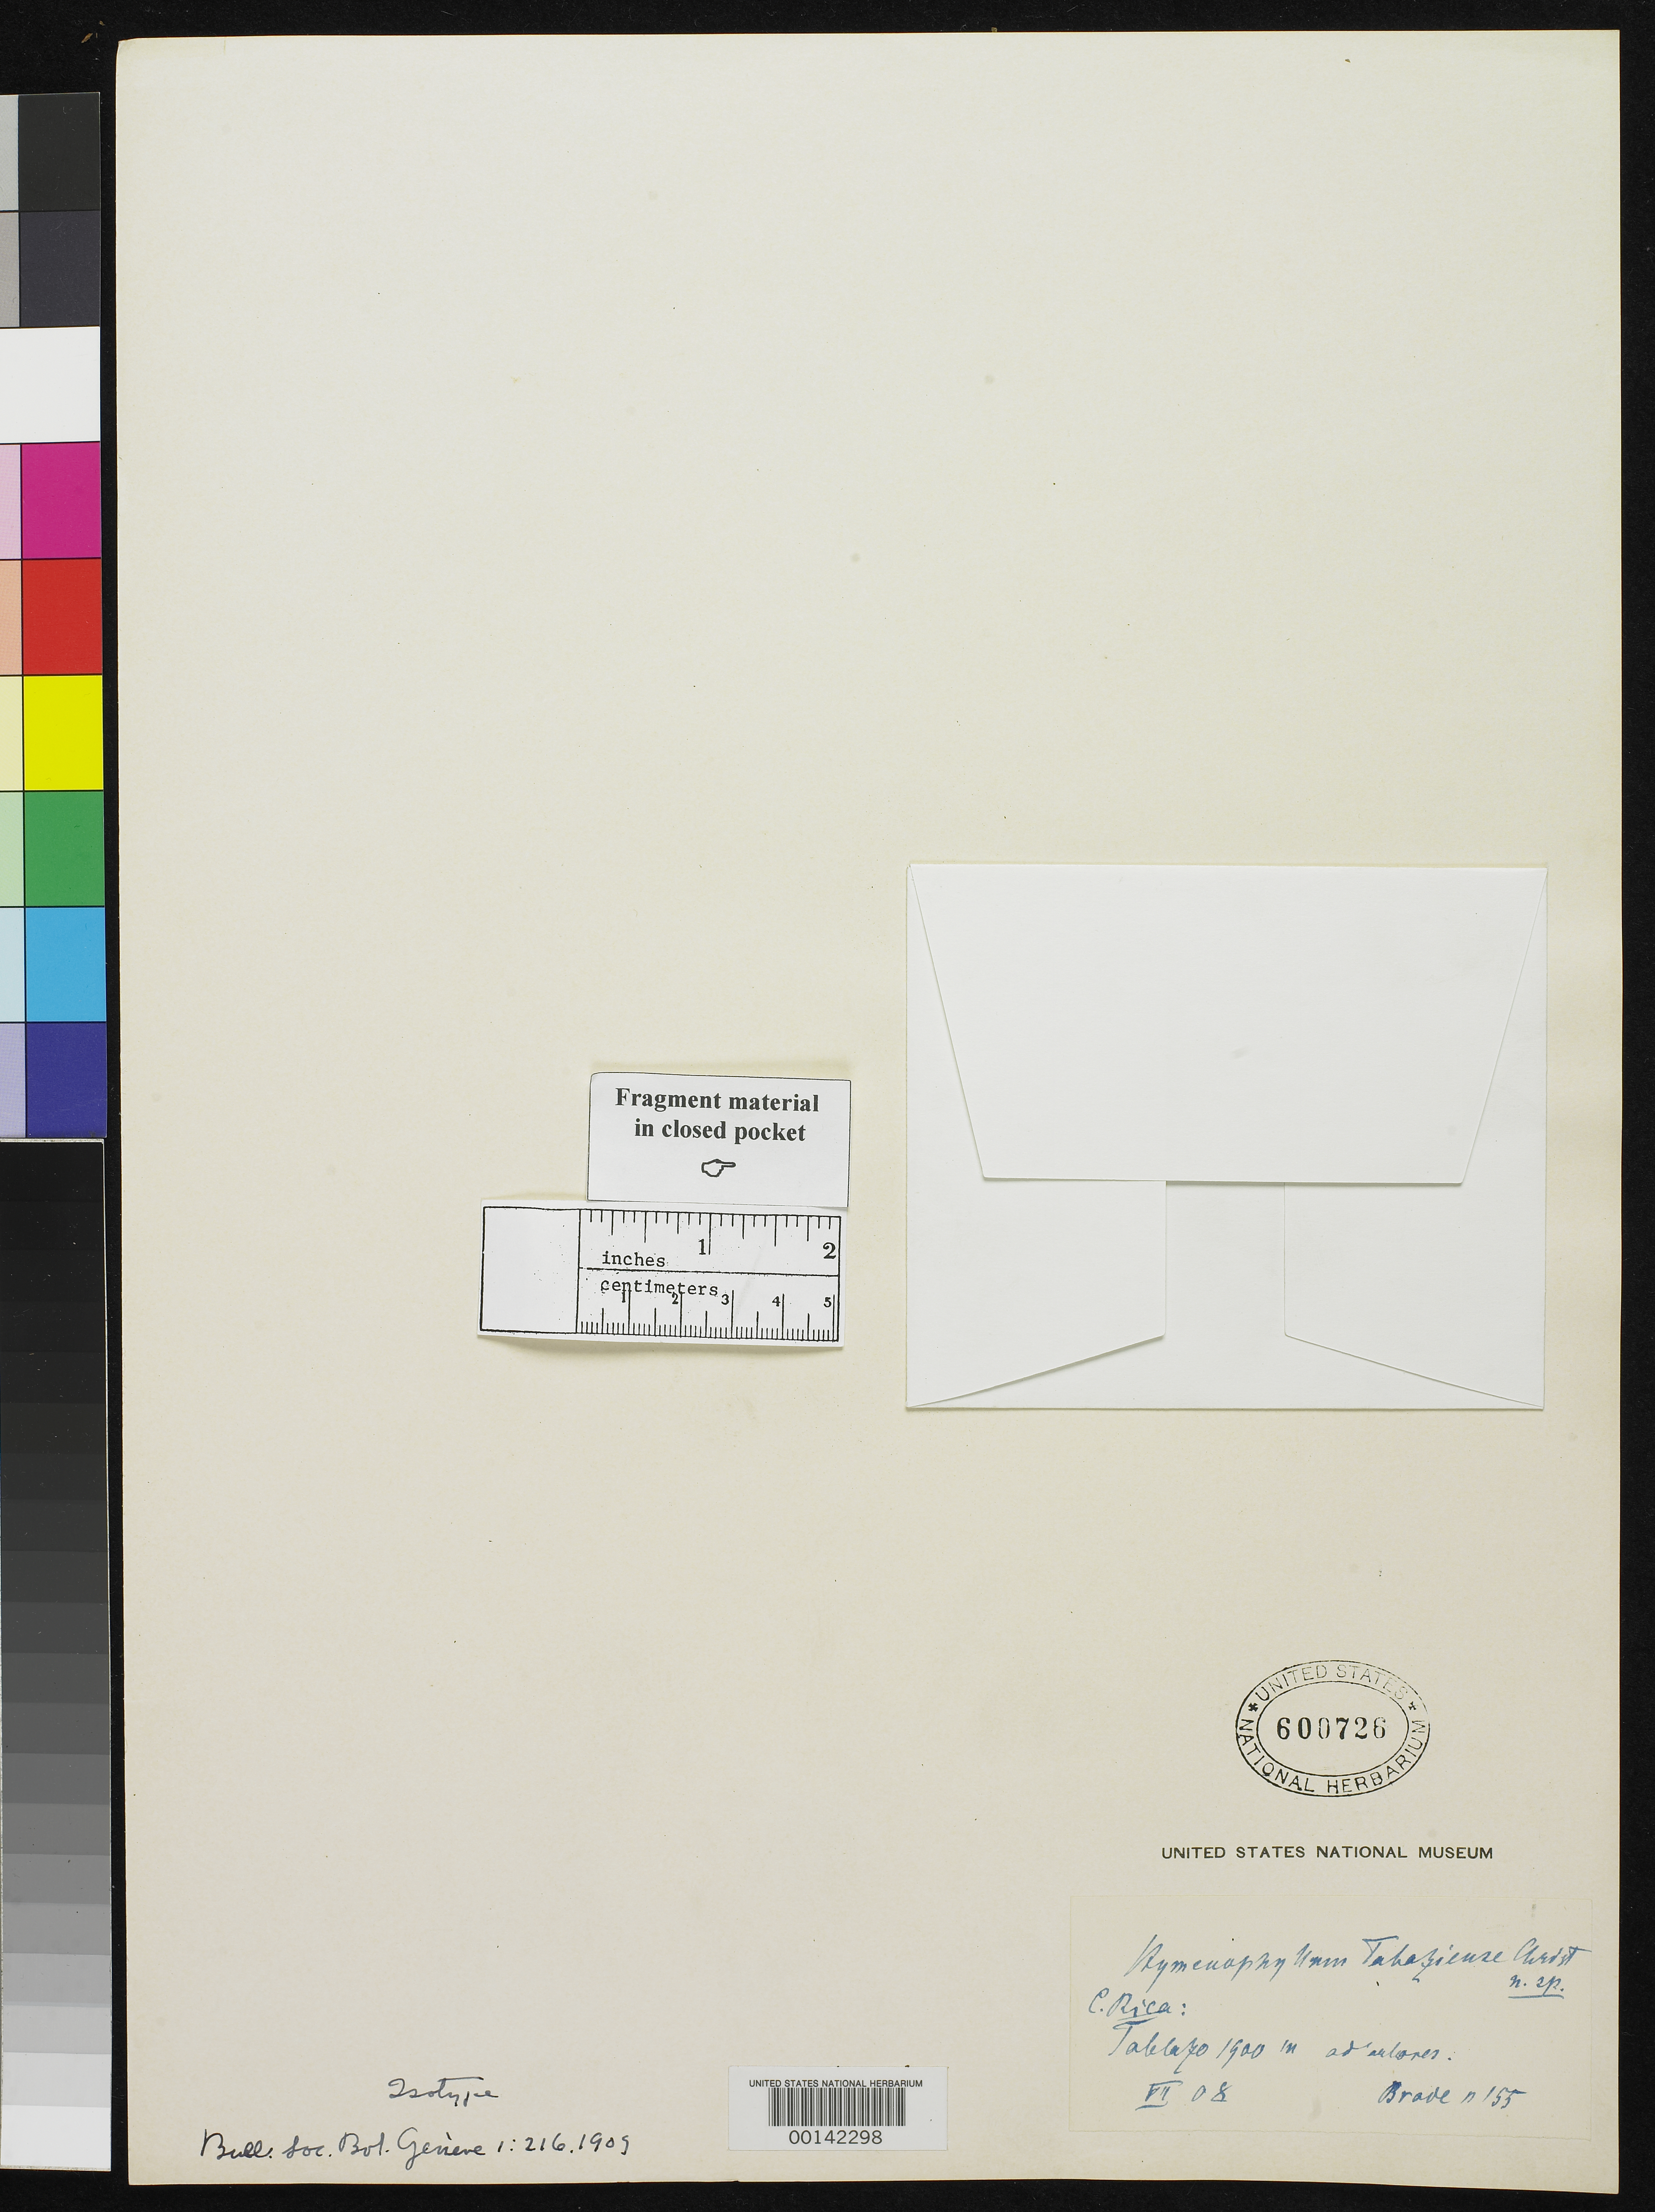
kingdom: Plantae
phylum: Tracheophyta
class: Polypodiopsida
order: Hymenophyllales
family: Hymenophyllaceae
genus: Hymenophyllum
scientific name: Hymenophyllum tablaziense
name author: Christ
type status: Isotype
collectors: A. C. Brade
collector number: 155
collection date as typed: Jul 1908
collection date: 1908-07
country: Costa Rica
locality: Tablazo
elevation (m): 1900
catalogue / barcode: US 600726